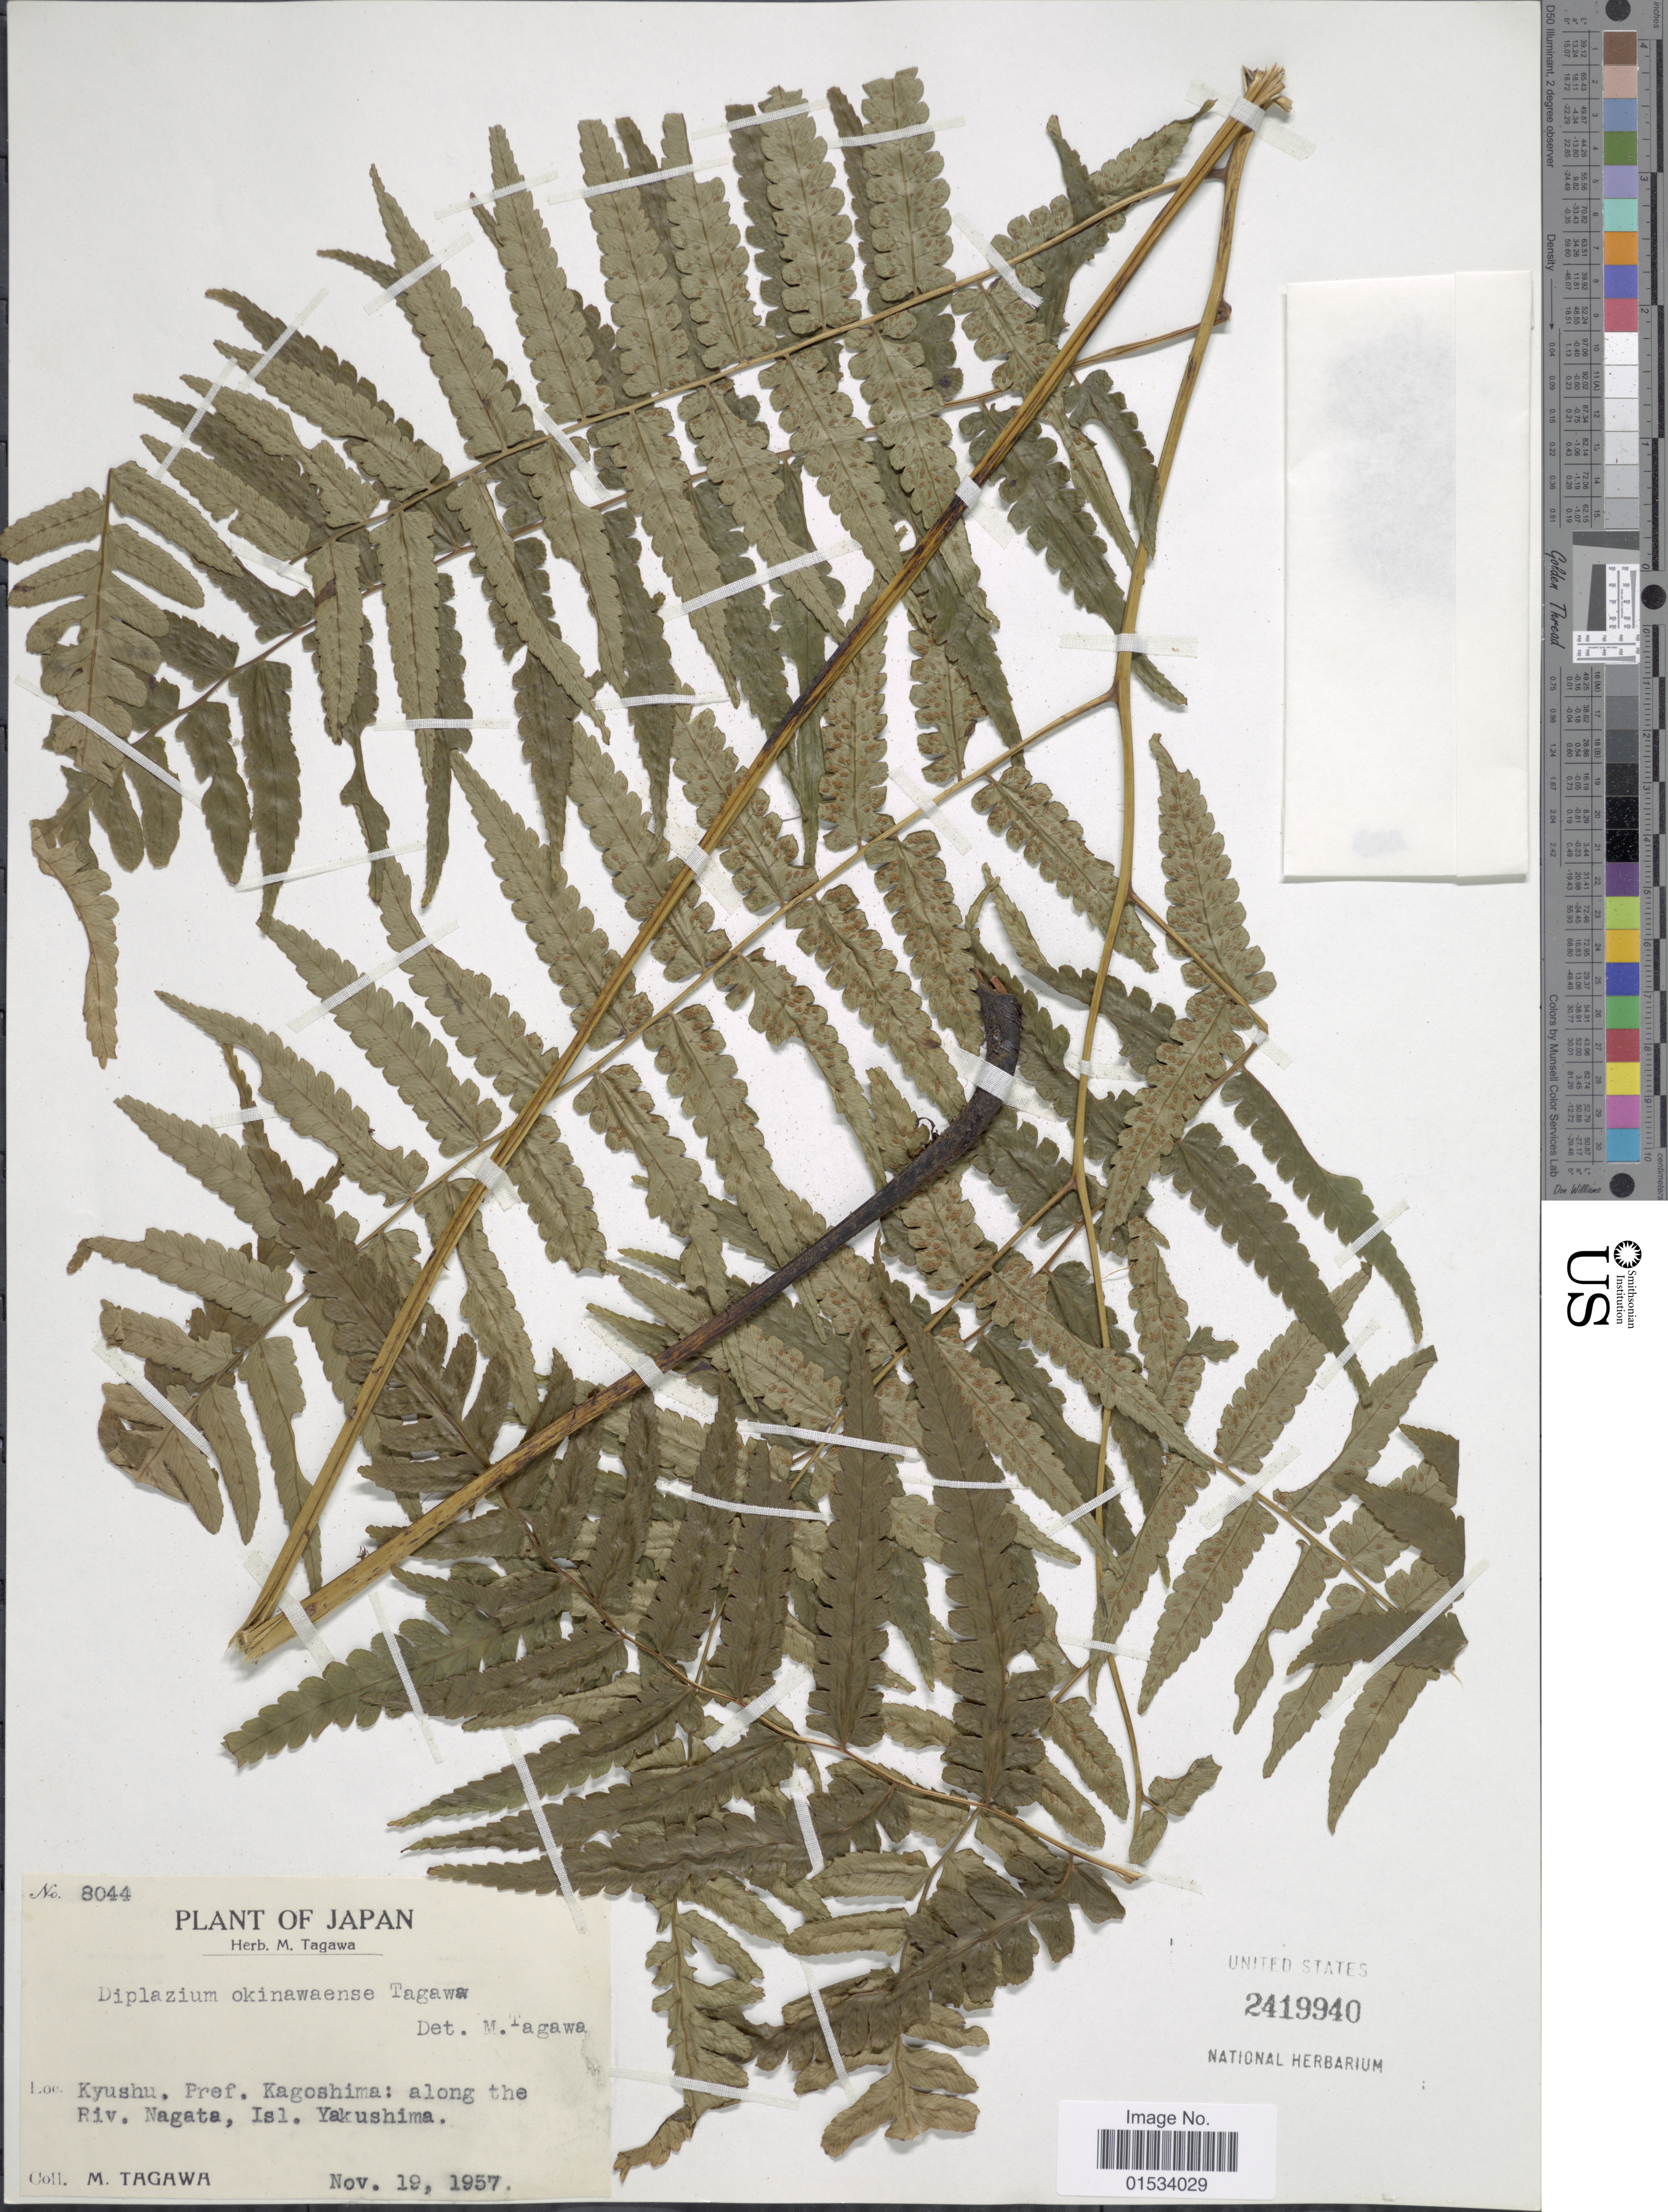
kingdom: Plantae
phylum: Tracheophyta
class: Polypodiopsida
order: Polypodiales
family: Athyriaceae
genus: Diplazium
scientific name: Diplazium okinawaense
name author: Tagawa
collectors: M. Tagawa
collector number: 8044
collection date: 1957-11-19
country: Japan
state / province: Kagosima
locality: Kyushu; along the Riv. Nagata, Isl.Yakushima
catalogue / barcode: US 2419940